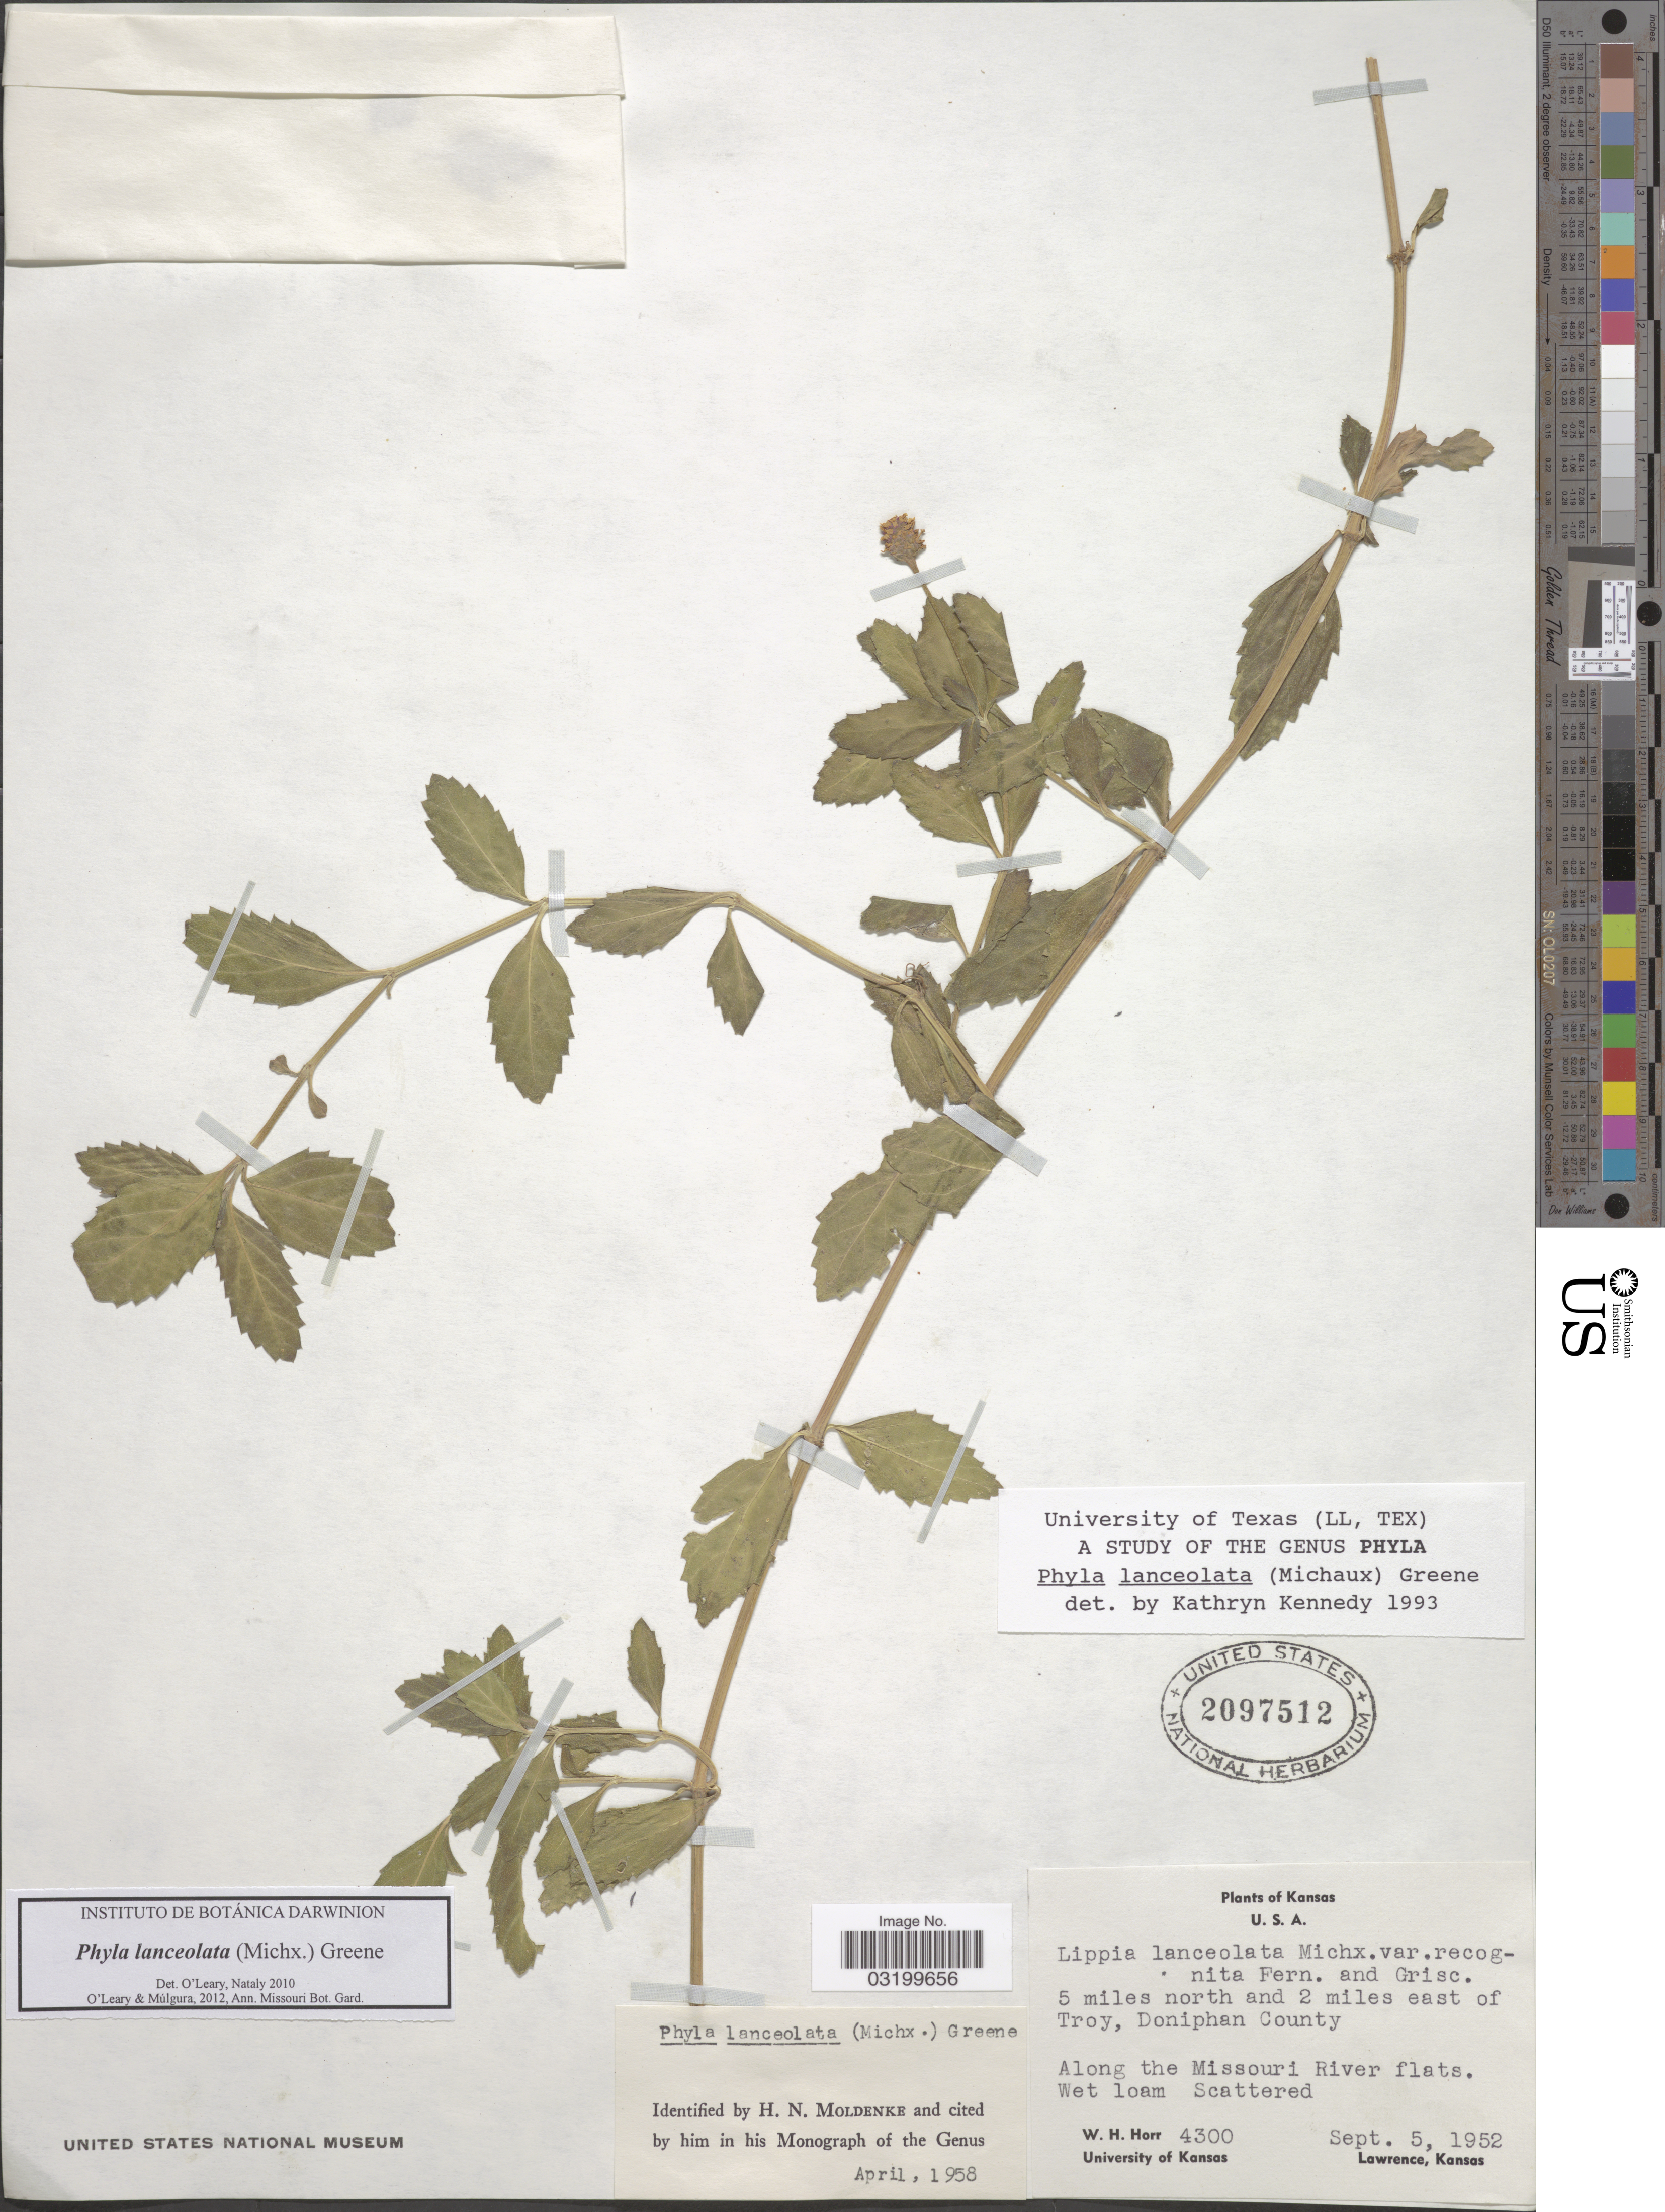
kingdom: Plantae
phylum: Tracheophyta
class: Magnoliopsida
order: Lamiales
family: Verbenaceae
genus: Phyla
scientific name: Phyla lanceolata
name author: (Michx.) Greene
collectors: W. H. Horr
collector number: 4300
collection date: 1952-09-05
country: United States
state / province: Kansas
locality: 5 miles north and 2 miles east of Troy, Doniphan County. Along the Missouri River flats.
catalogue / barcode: US 2097512